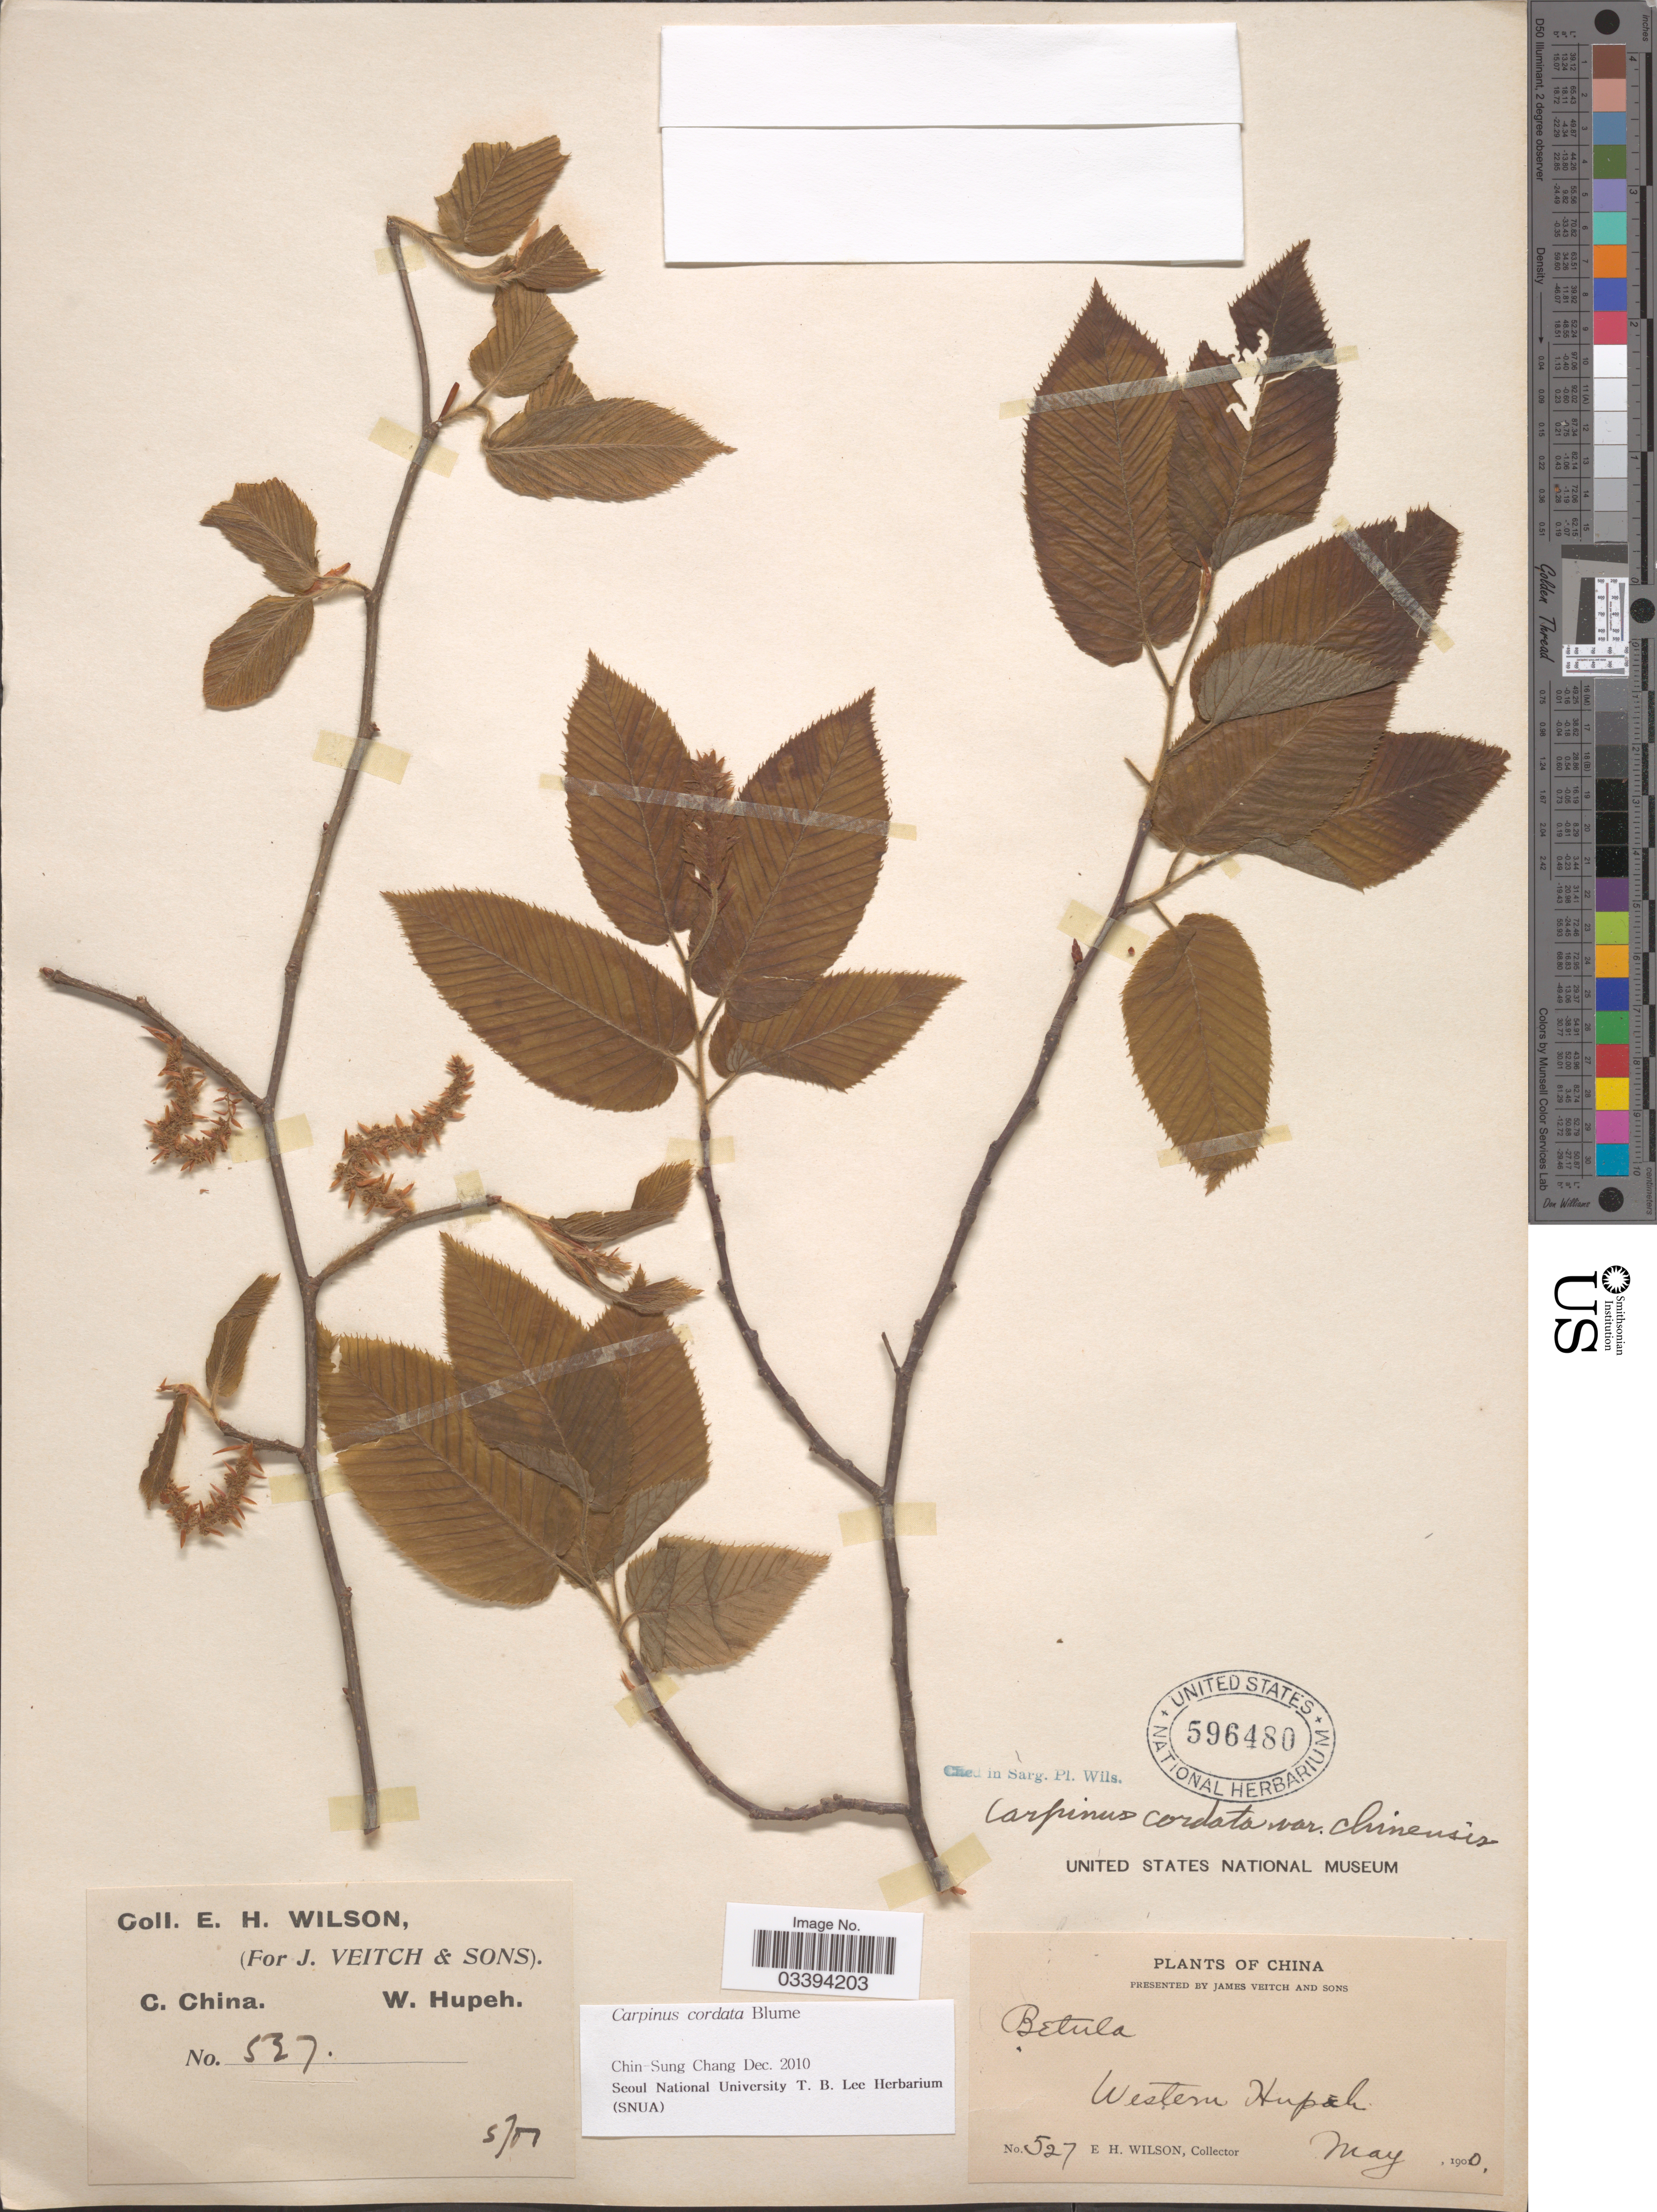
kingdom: Plantae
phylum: Tracheophyta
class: Magnoliopsida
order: Fagales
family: Betulaceae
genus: Carpinus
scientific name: Carpinus cordata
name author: Blume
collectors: E. Wilson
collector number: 527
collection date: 1900-05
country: China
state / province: Hubei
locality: C. China. Western Hupeh.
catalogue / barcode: US 596480